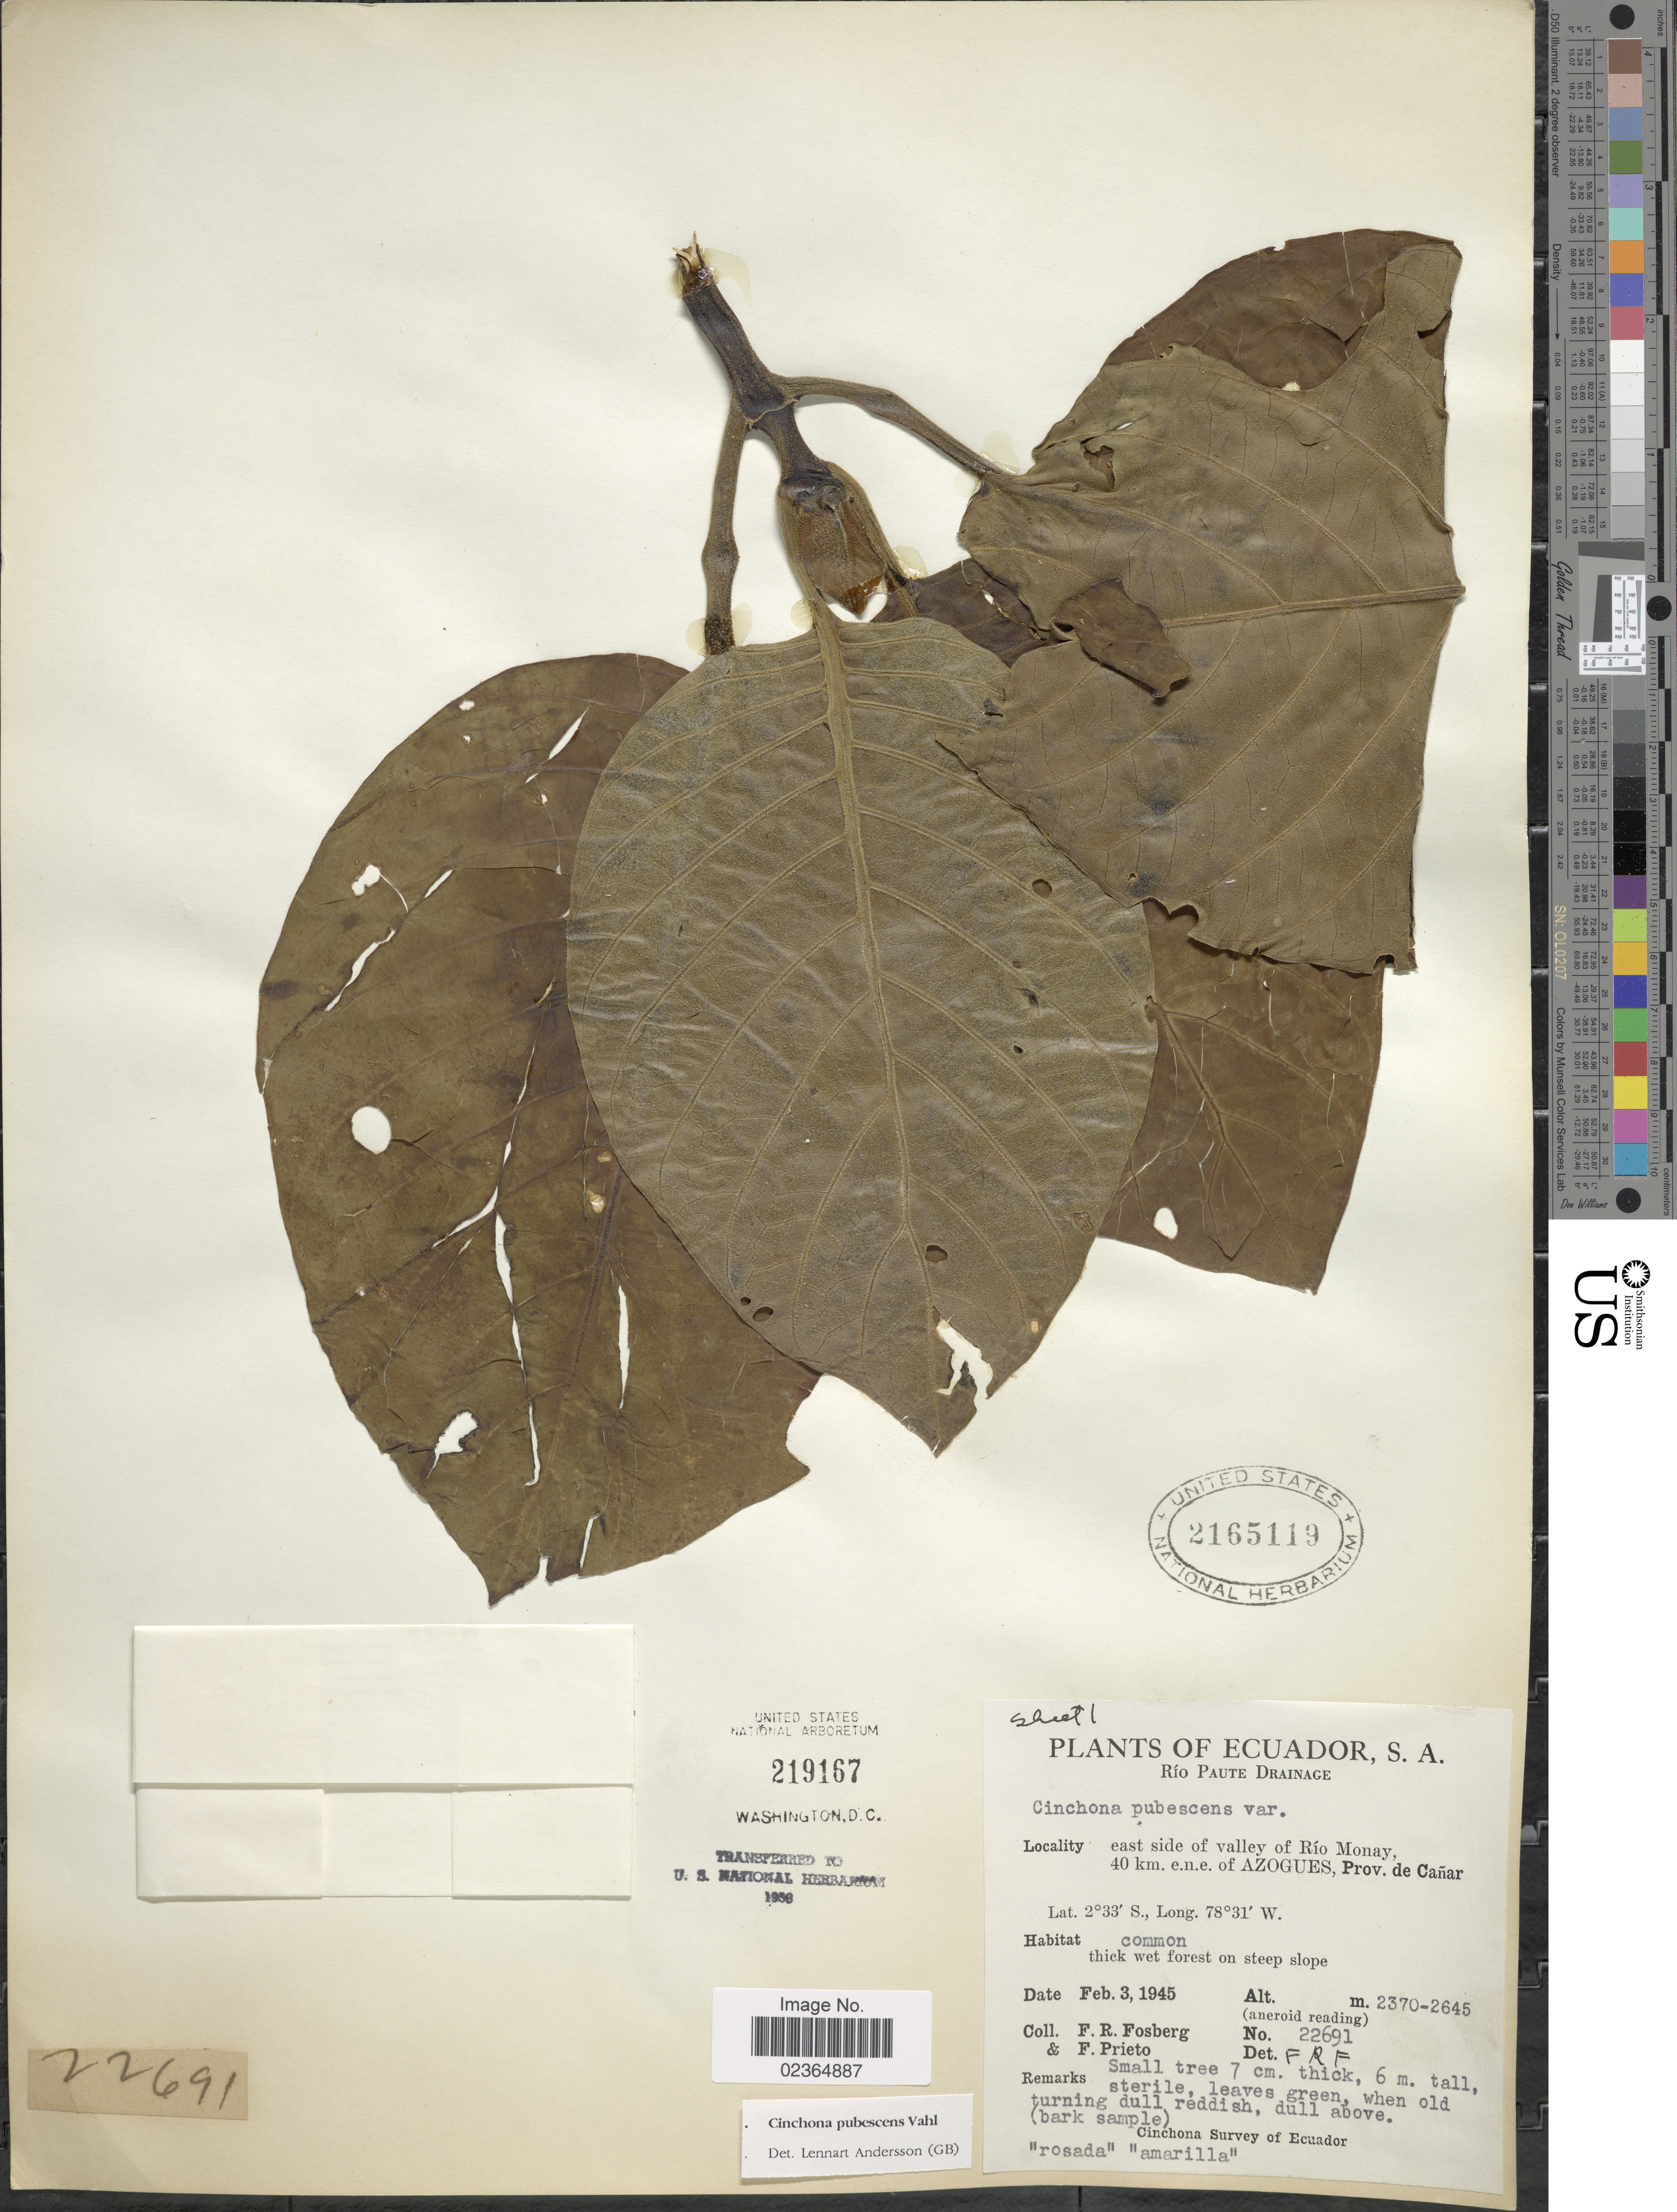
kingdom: Plantae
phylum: Tracheophyta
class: Magnoliopsida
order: Gentianales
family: Rubiaceae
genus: Cinchona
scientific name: Cinchona pubescens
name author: Vahl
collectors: F. R. Fosberg & F. Prieto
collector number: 22691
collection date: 1945-02-03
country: Ecuador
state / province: Cañar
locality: Río Paute Drainage. east side of valley of río Monay, 40 km. e.n.e. of Azogues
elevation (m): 2370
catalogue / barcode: US 2165119